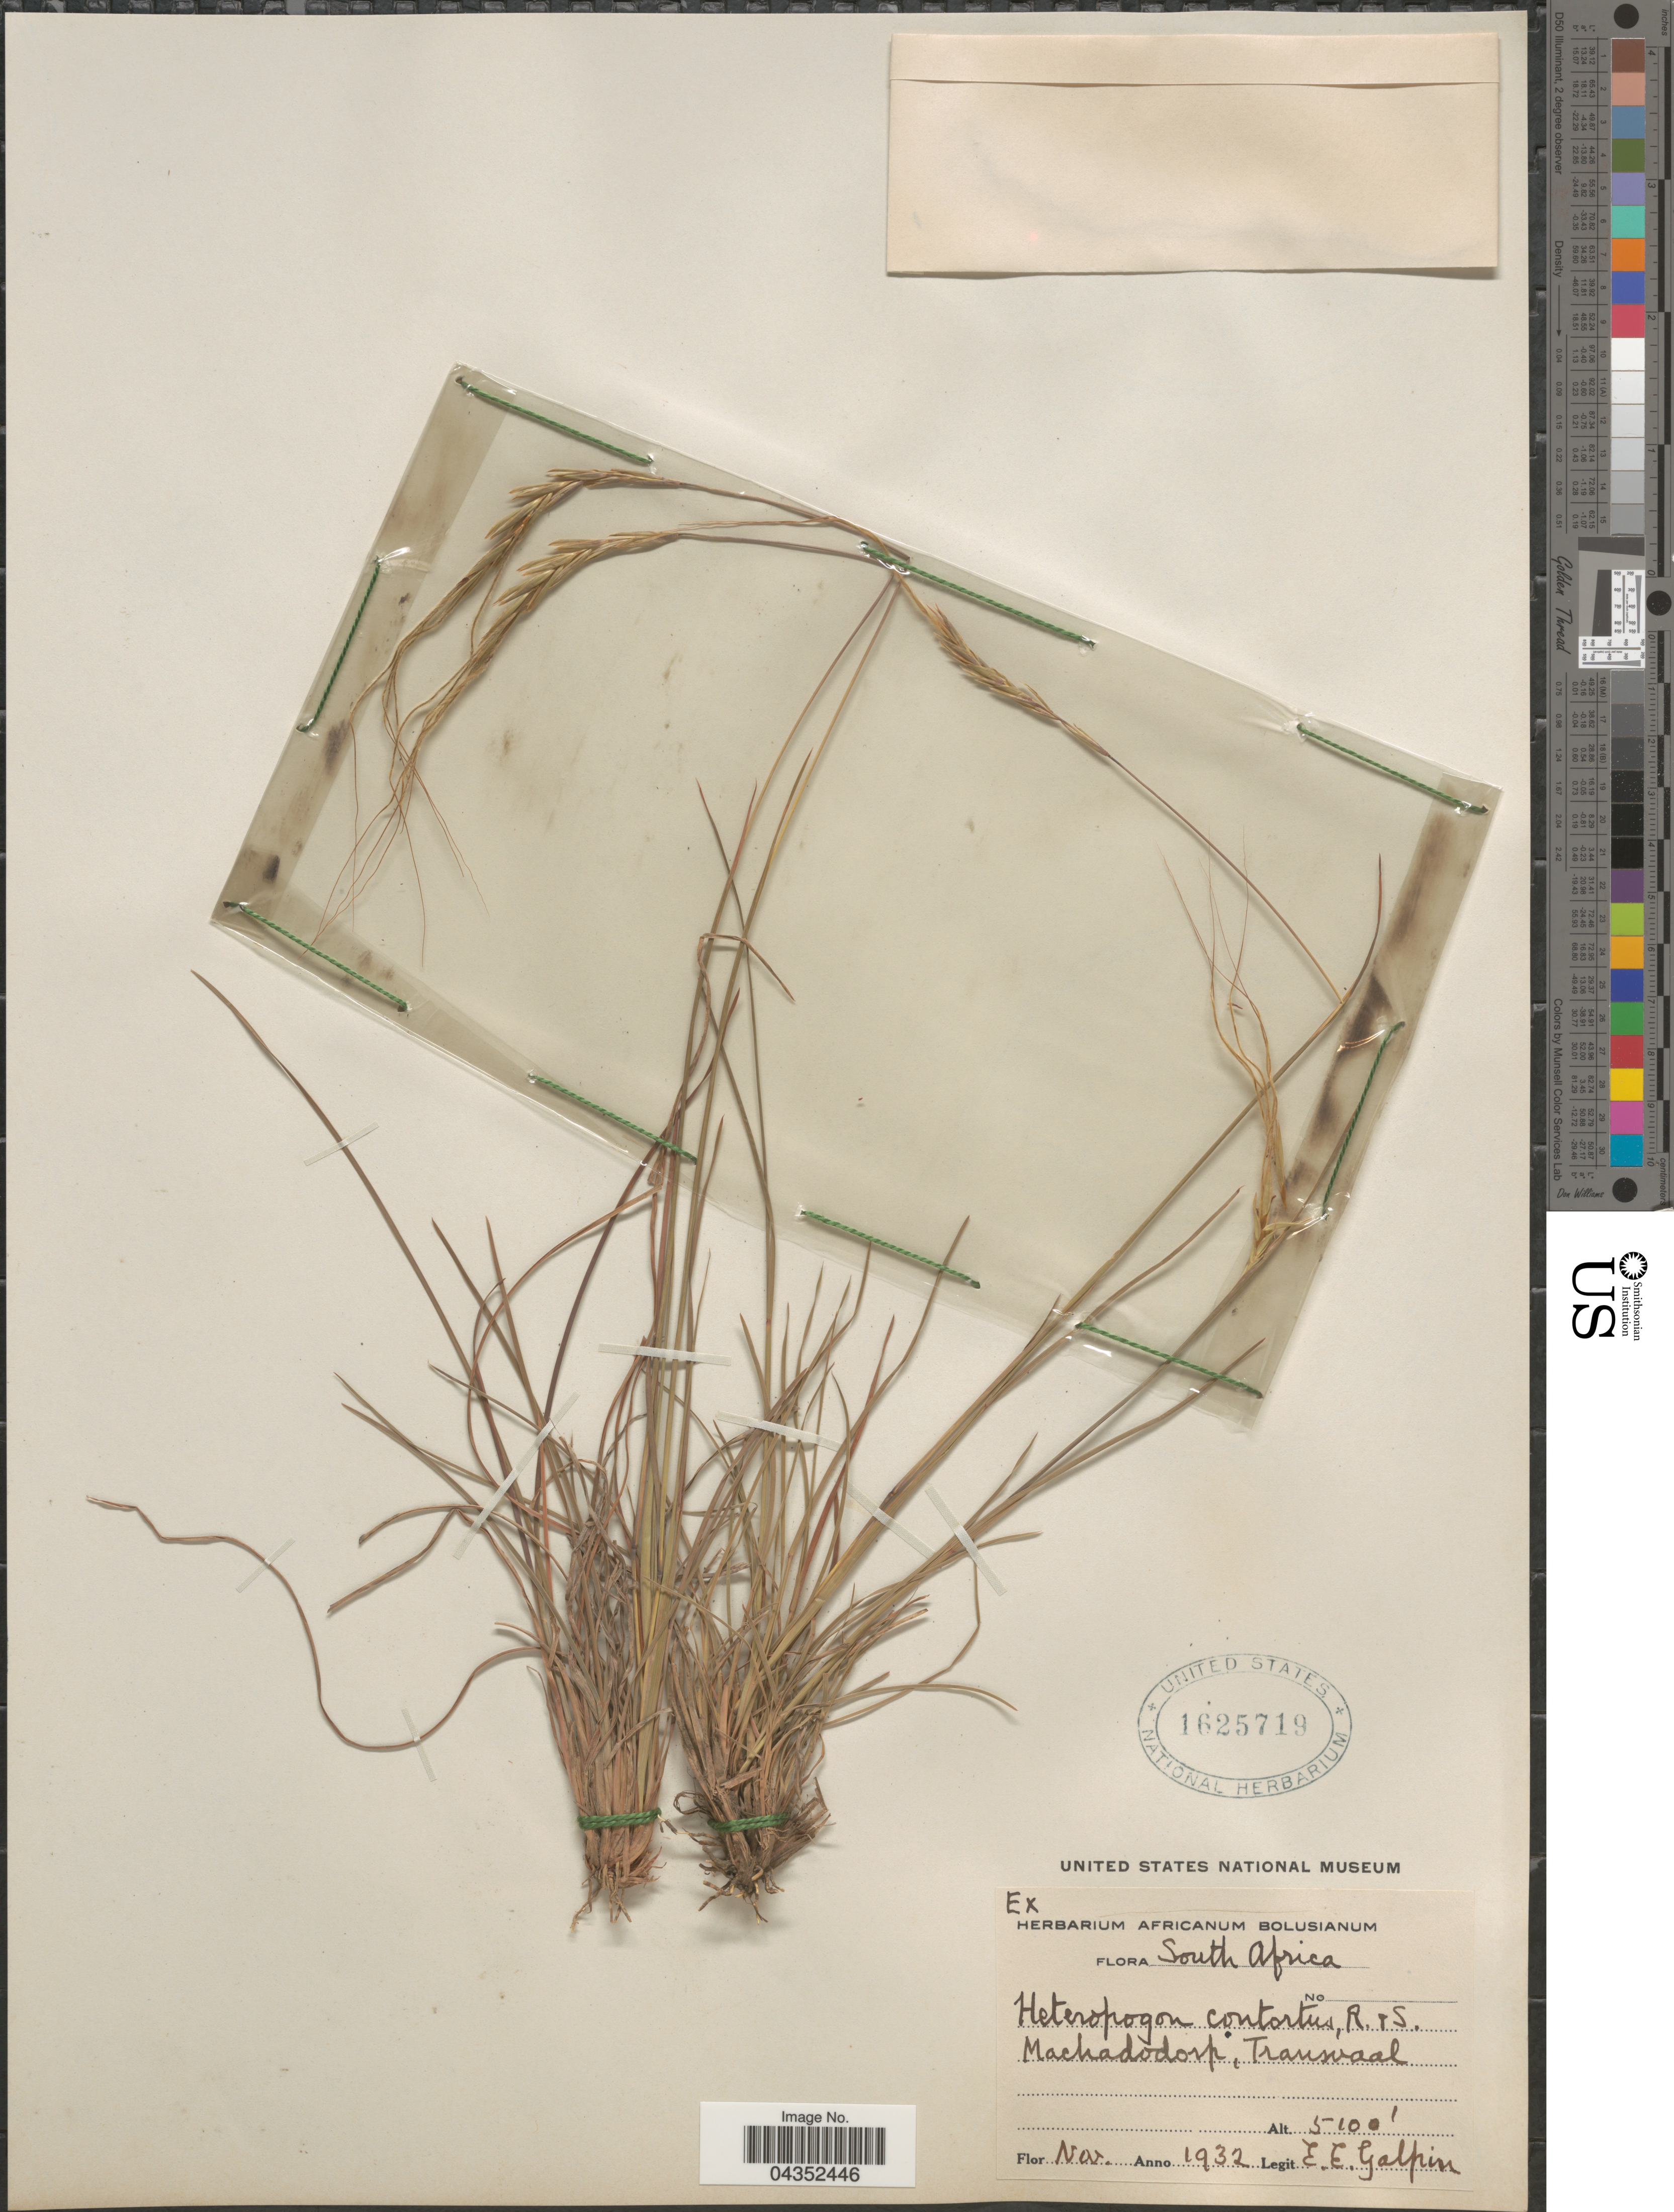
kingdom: Plantae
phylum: Tracheophyta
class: Liliopsida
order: Poales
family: Poaceae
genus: Heteropogon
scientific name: Heteropogon contortus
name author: (L.) P. Beauv. ex Roem. & Schult.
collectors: E. Galpin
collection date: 1932-11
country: South Africa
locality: Machadodorp, Transvaal.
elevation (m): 1554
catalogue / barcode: US 1625719